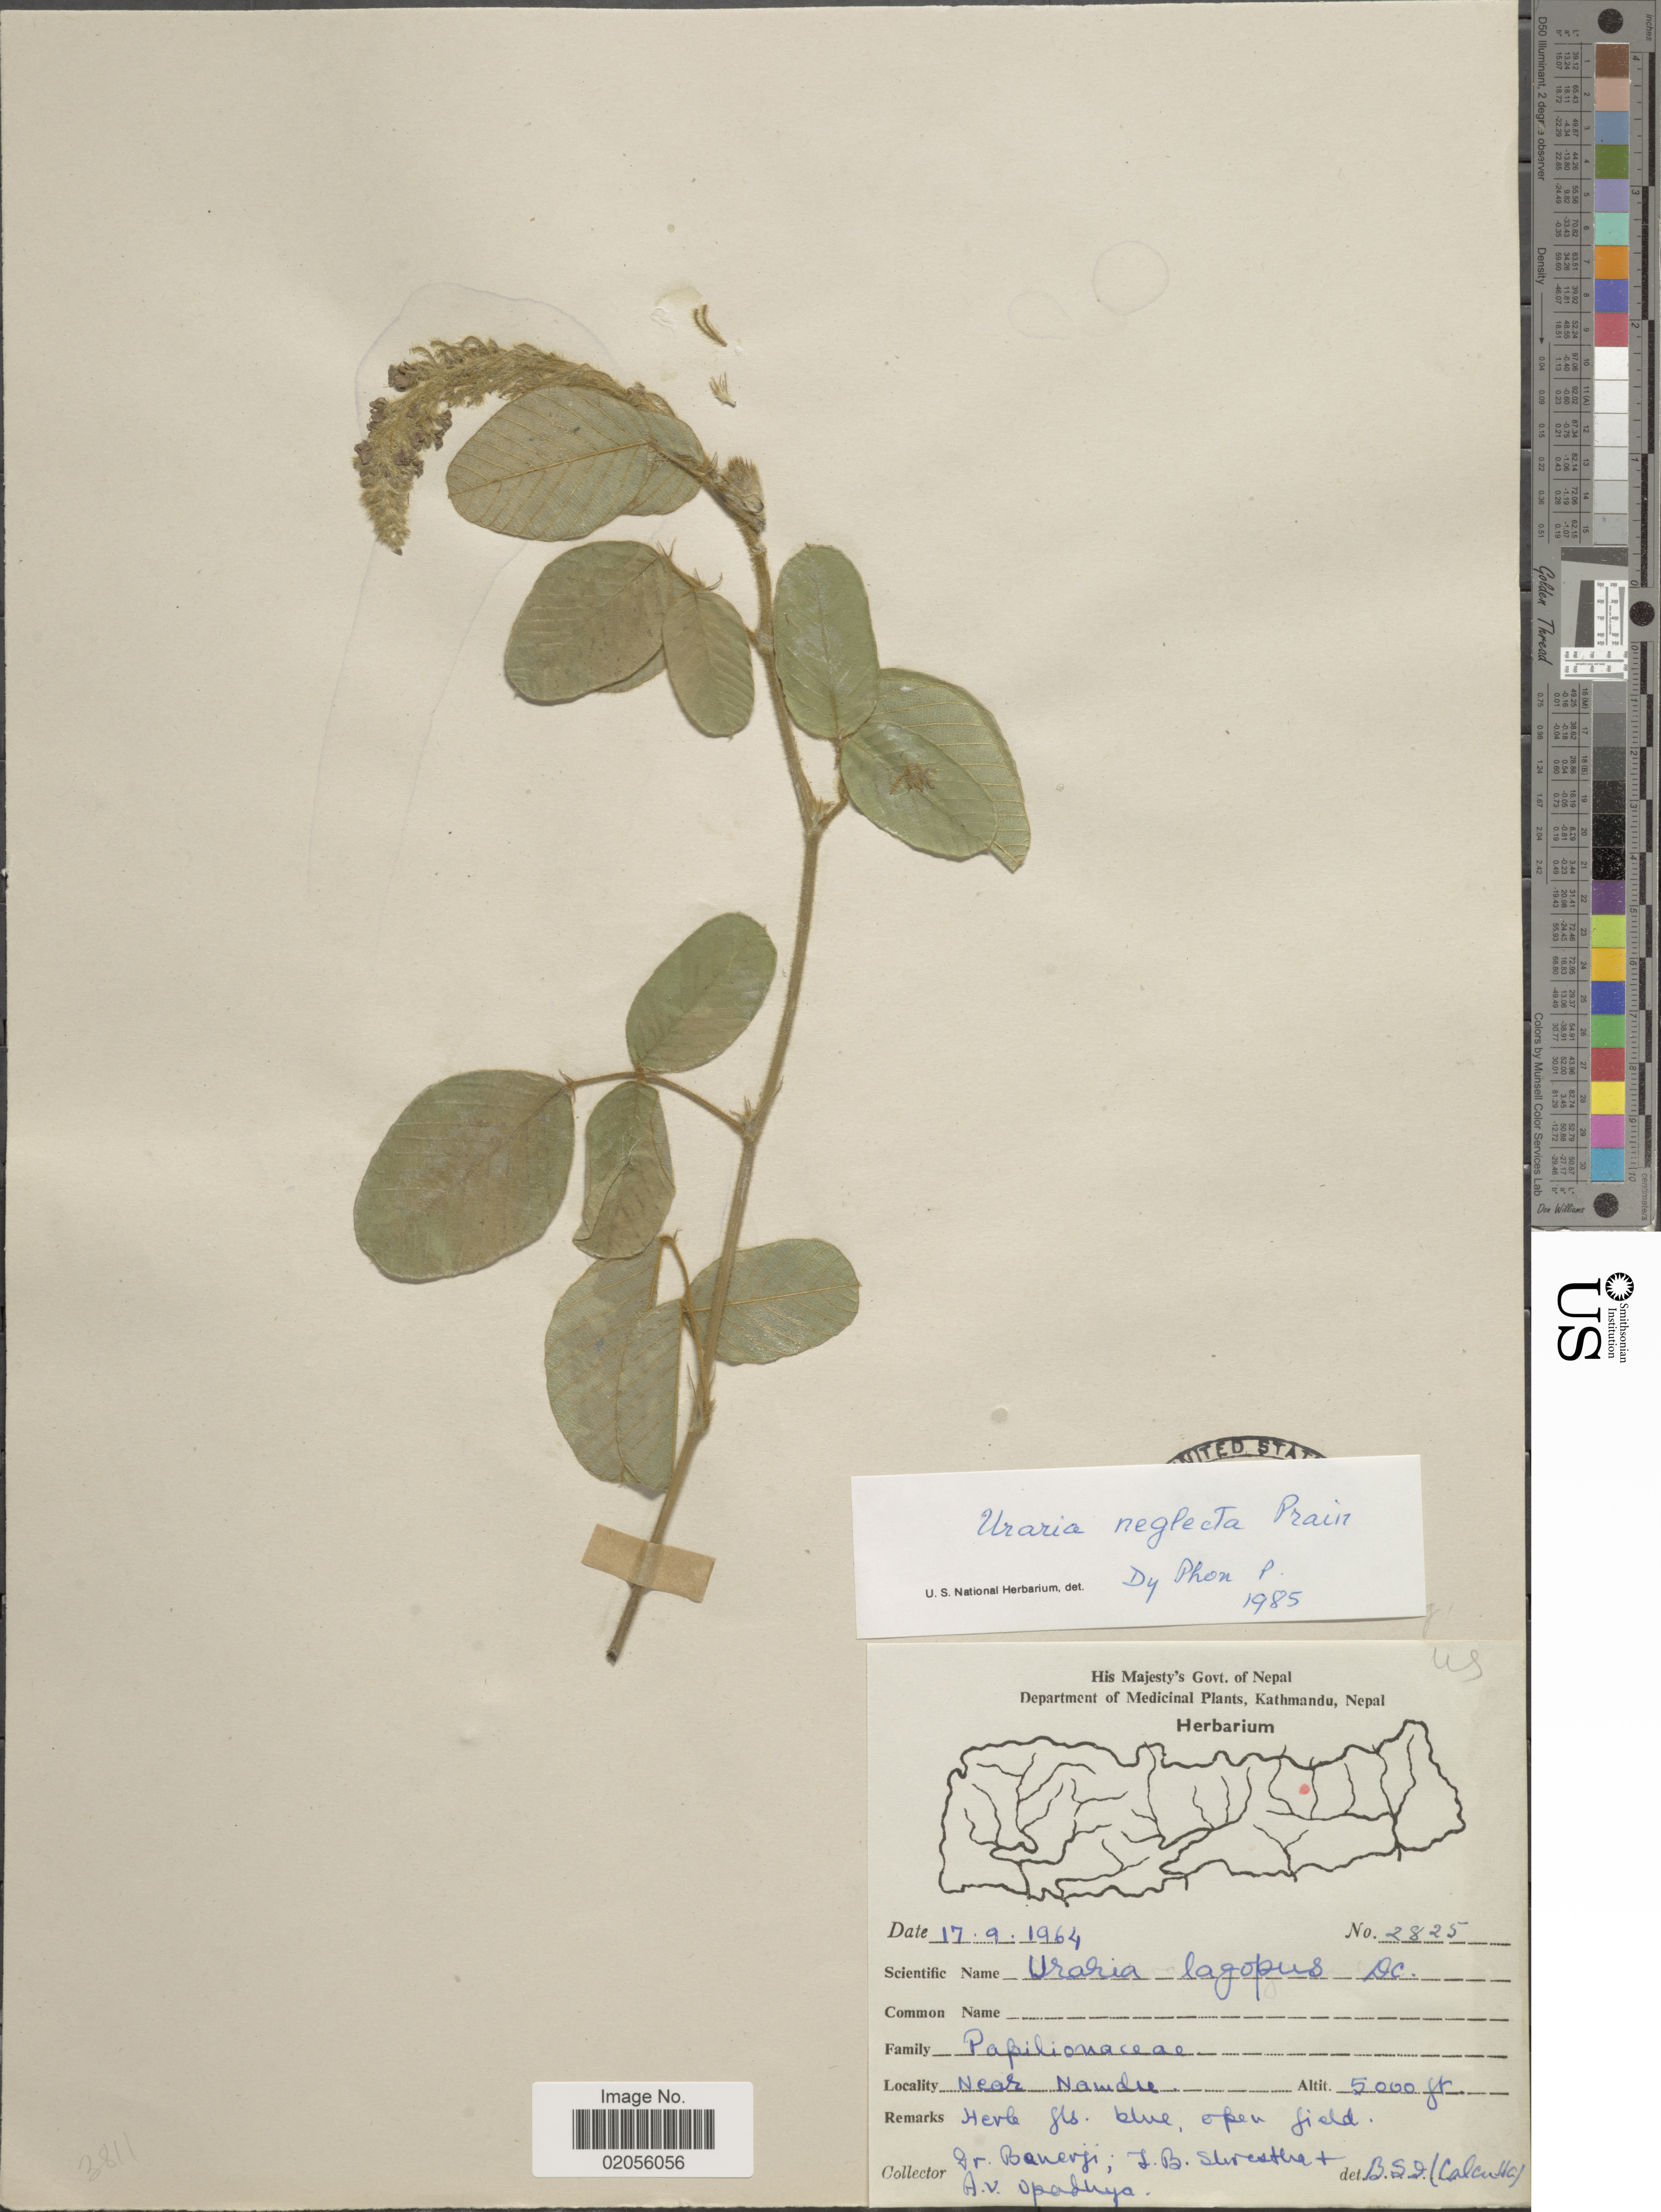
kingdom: Plantae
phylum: Tracheophyta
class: Magnoliopsida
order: Fabales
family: Fabaceae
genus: Uraria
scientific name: Uraria neglecta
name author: Prain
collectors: A. Upadhya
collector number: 2825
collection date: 1964-09-17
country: Nepal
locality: Near Namdie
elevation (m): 1524